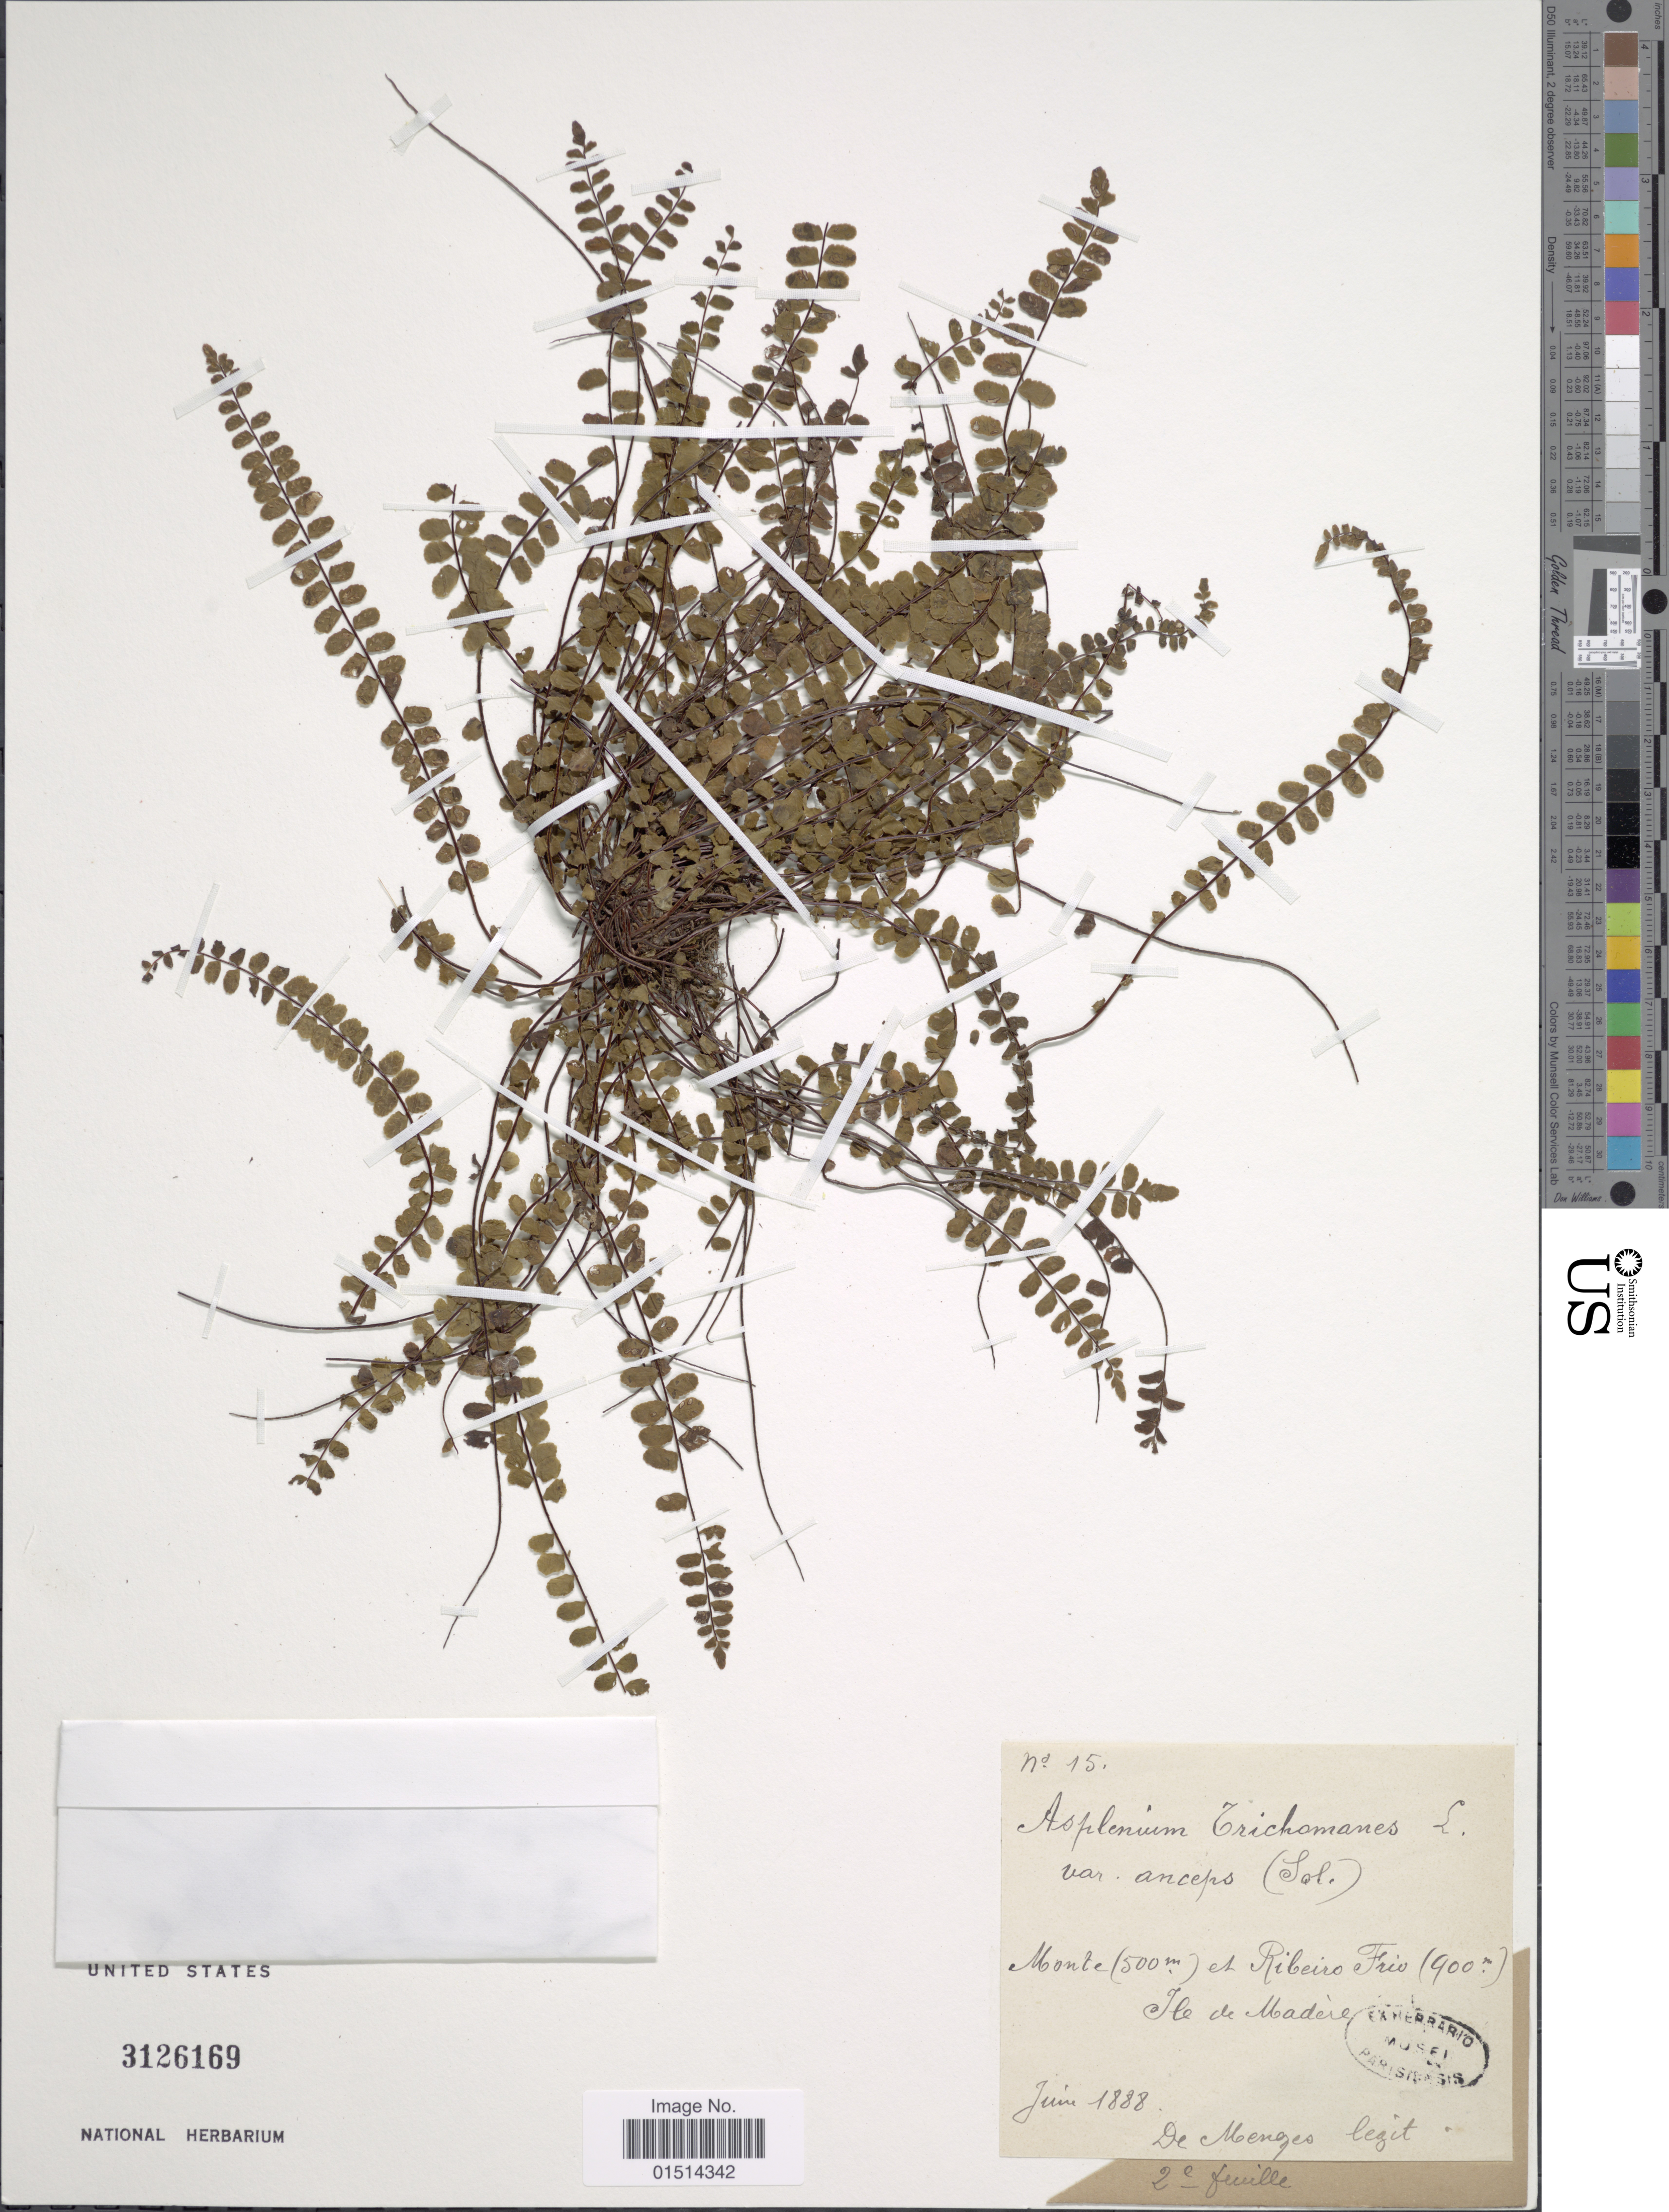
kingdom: Plantae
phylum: Tracheophyta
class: Polypodiopsida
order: Polypodiales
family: Aspleniaceae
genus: Asplenium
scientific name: Asplenium trichomanes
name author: L.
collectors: De Menges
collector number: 15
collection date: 1888-06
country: Portugal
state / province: Madeira (Aut. Reg.)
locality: Monte et Ribeiro Frio, Ile de Uadere [interpreted]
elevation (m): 500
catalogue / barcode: US 3126169